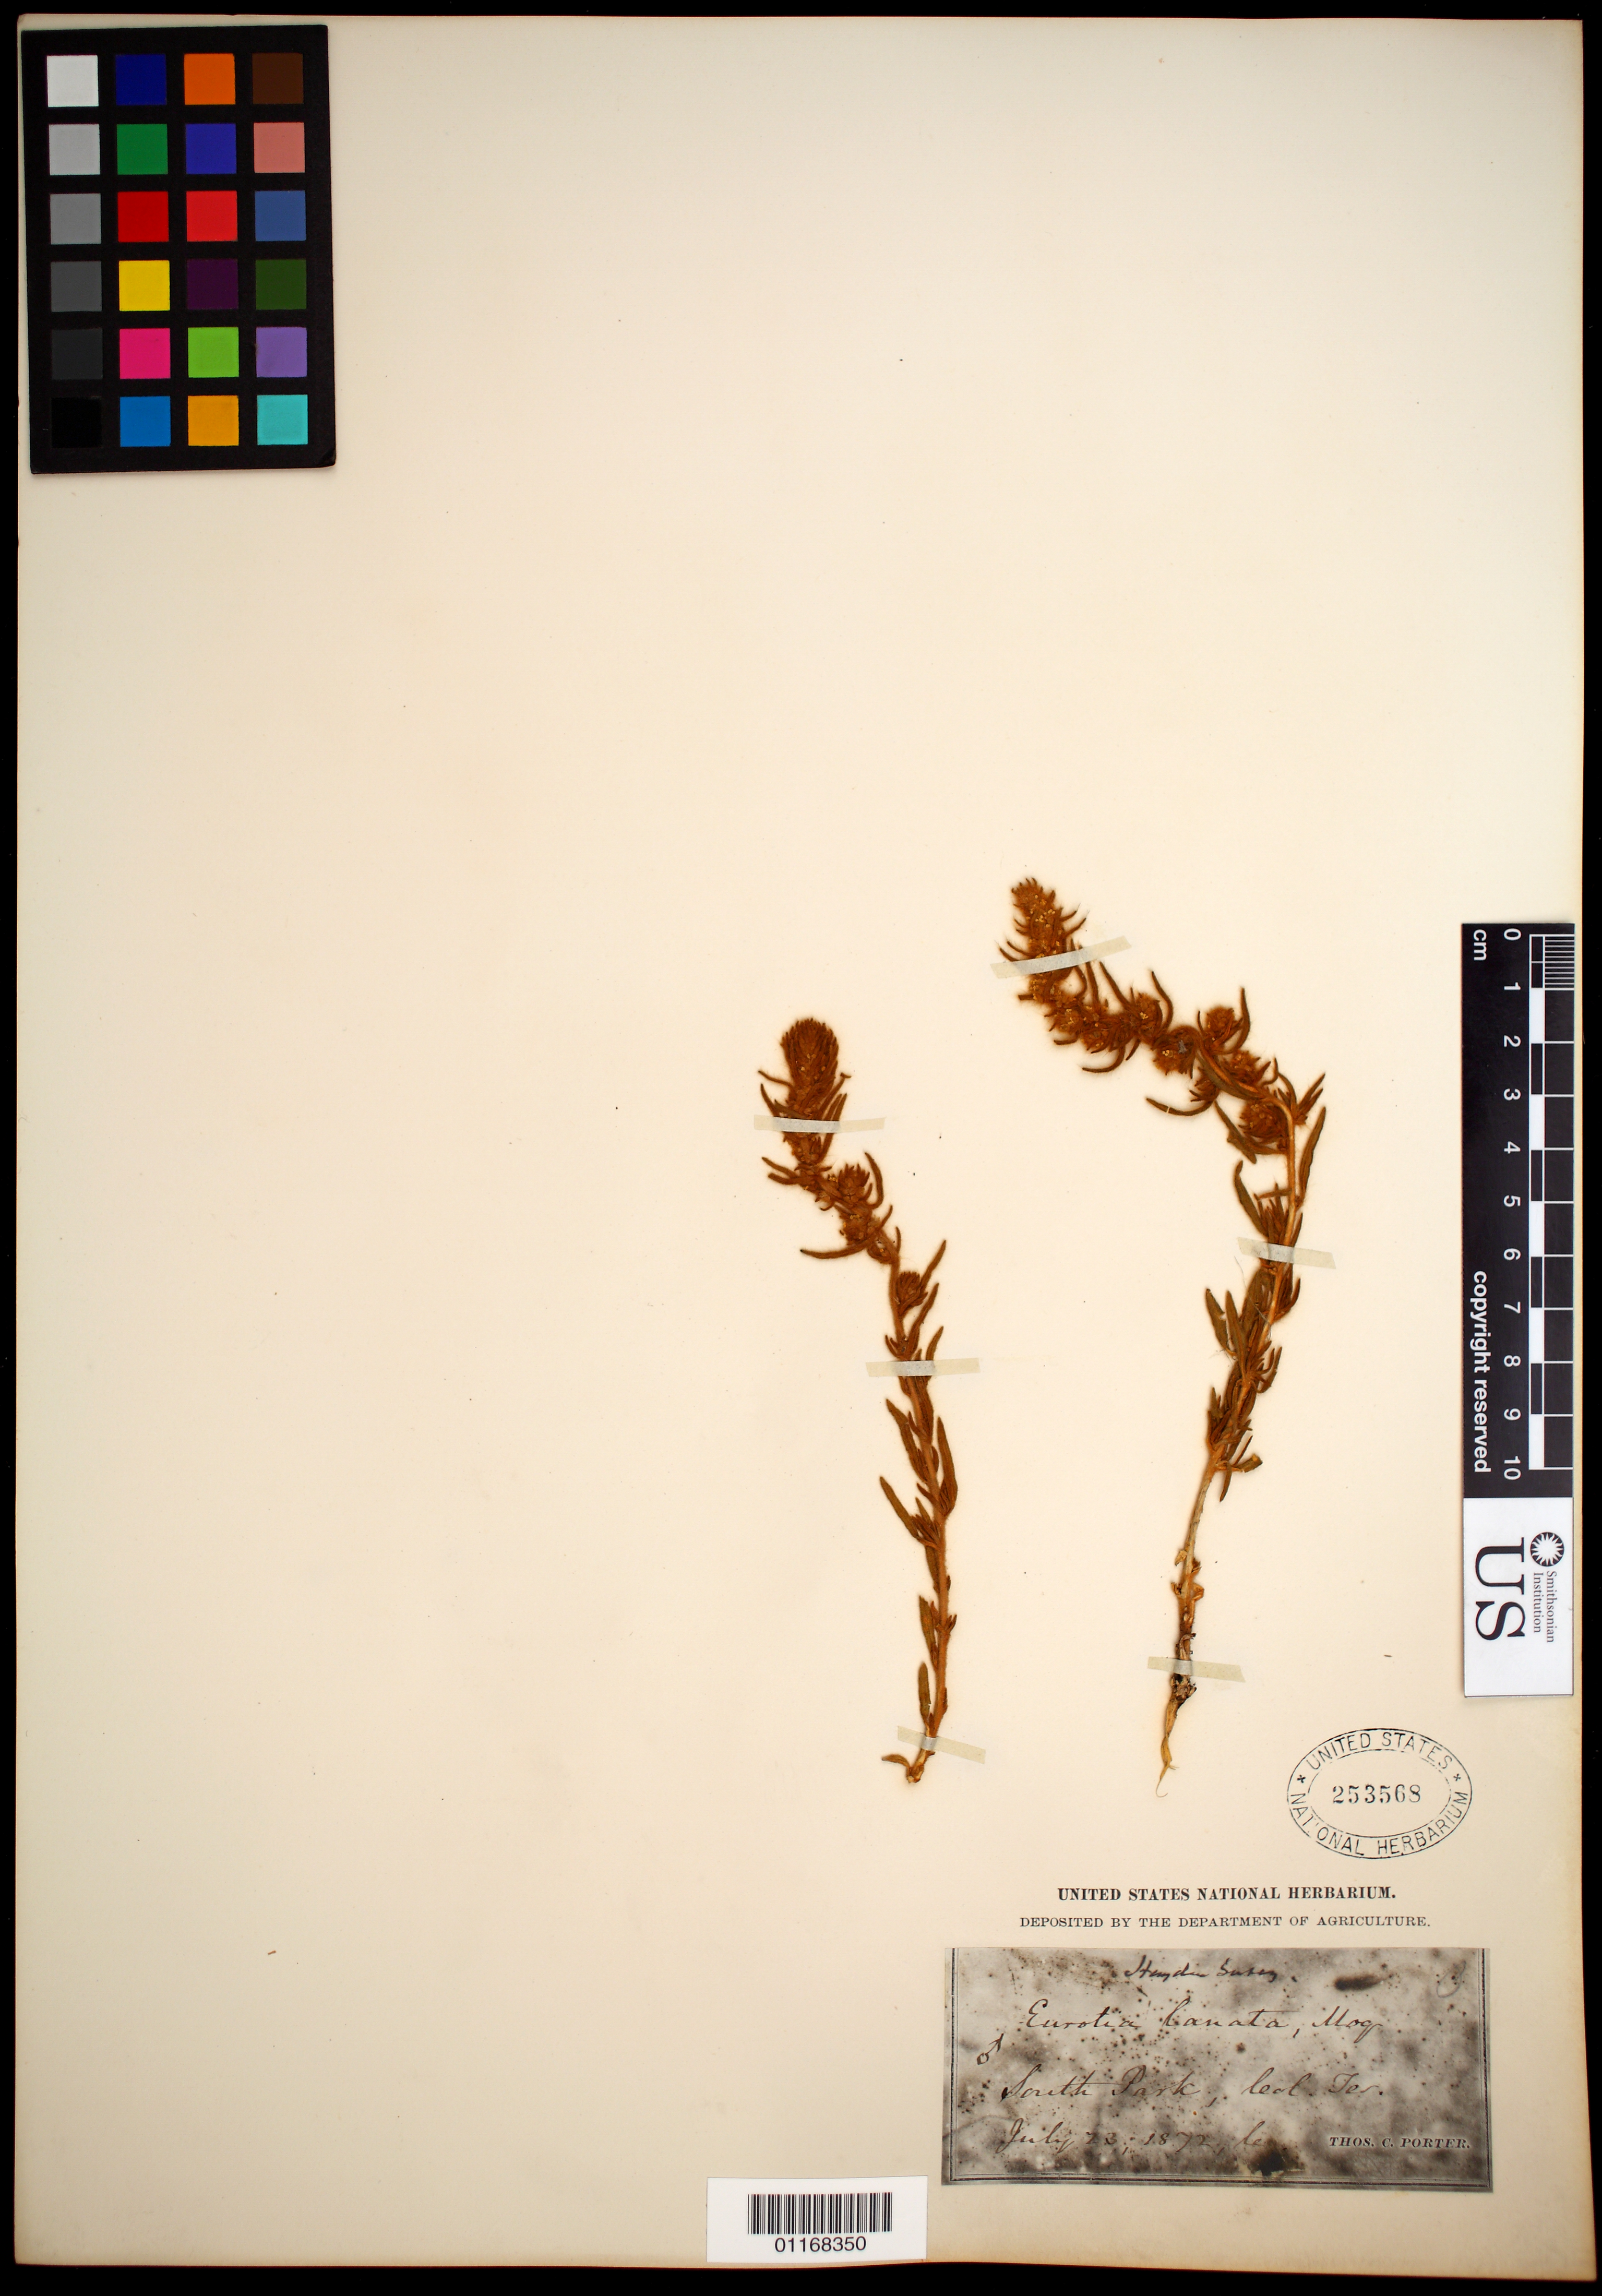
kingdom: Plantae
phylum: Tracheophyta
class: Magnoliopsida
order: Caryophyllales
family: Amaranthaceae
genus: Krascheninnikovia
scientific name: Krascheninnikovia lanata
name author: (Pursh) A. Meeuse & A.Smit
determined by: U.S. National Herbarium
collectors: T. C. Porter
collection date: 1872-07-23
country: United States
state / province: Colorado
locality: South Park.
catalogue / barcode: US 253568